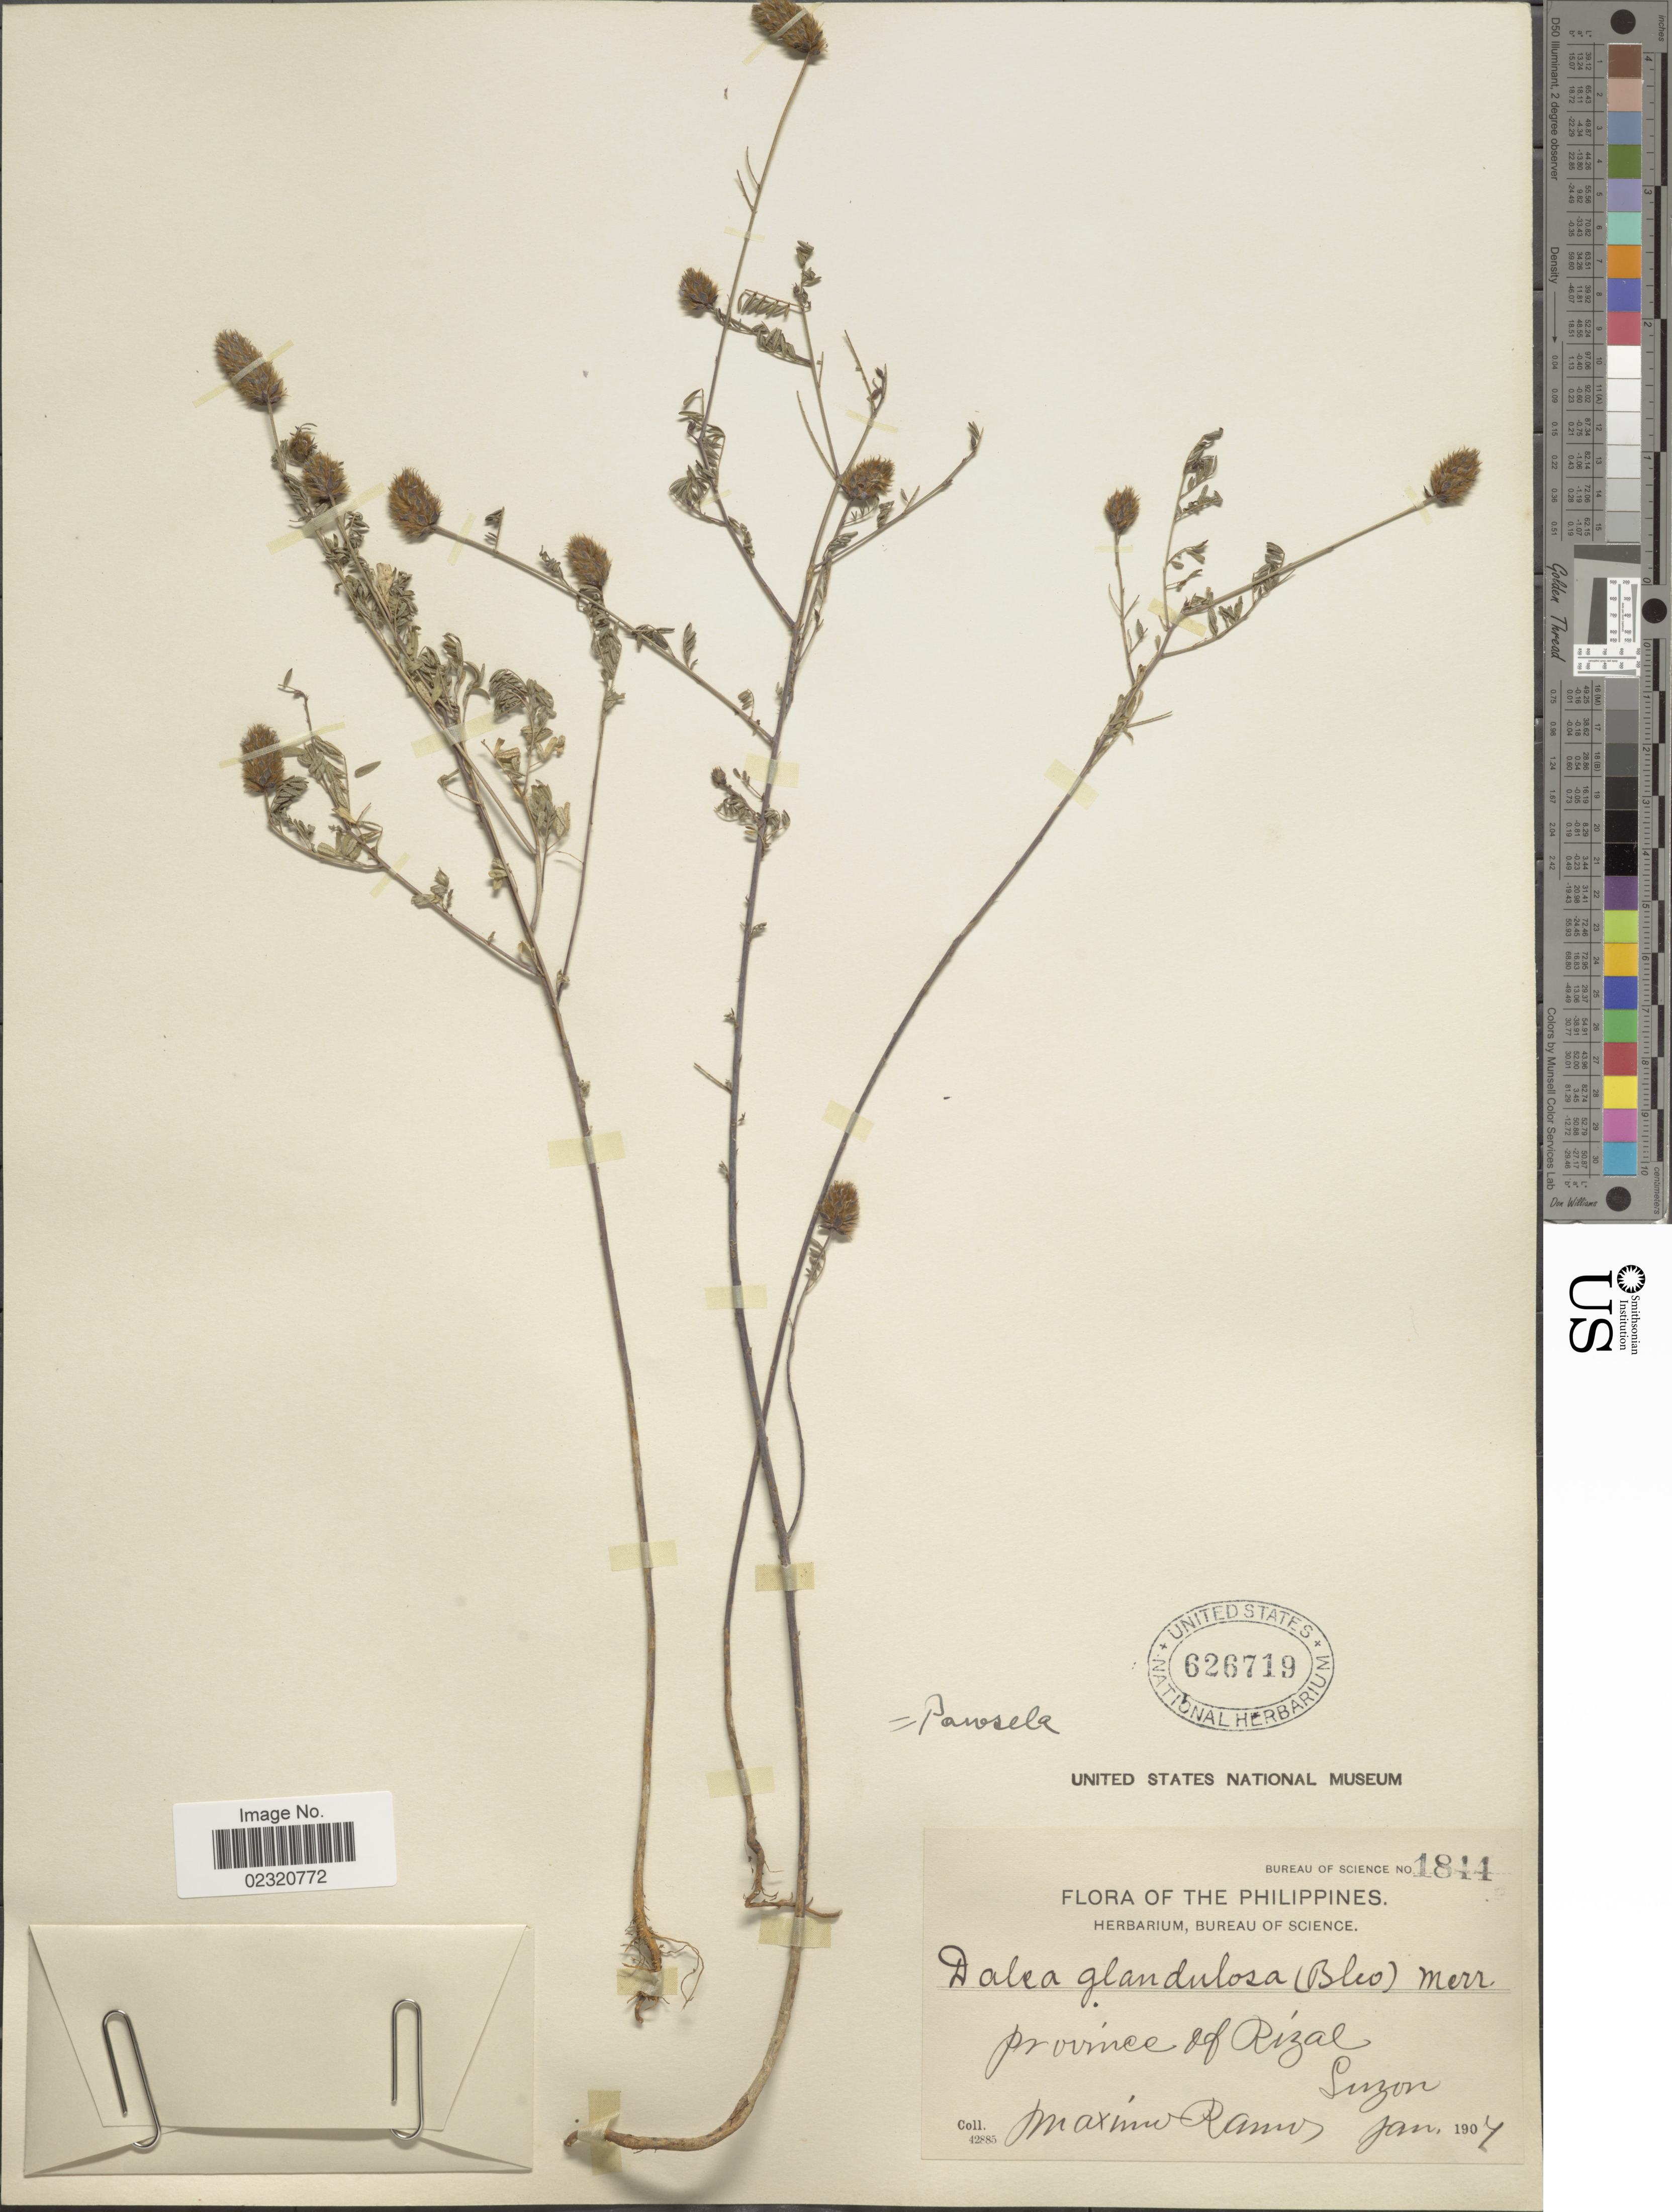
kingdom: Plantae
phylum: Tracheophyta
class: Magnoliopsida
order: Fabales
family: Fabaceae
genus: Dalea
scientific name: Dalea cliffortiana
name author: Willd.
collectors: M. Ramos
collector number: Bureau of Science 1844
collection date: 1907-01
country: Philippines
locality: Province of Rizal, Luzon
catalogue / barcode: US 626719